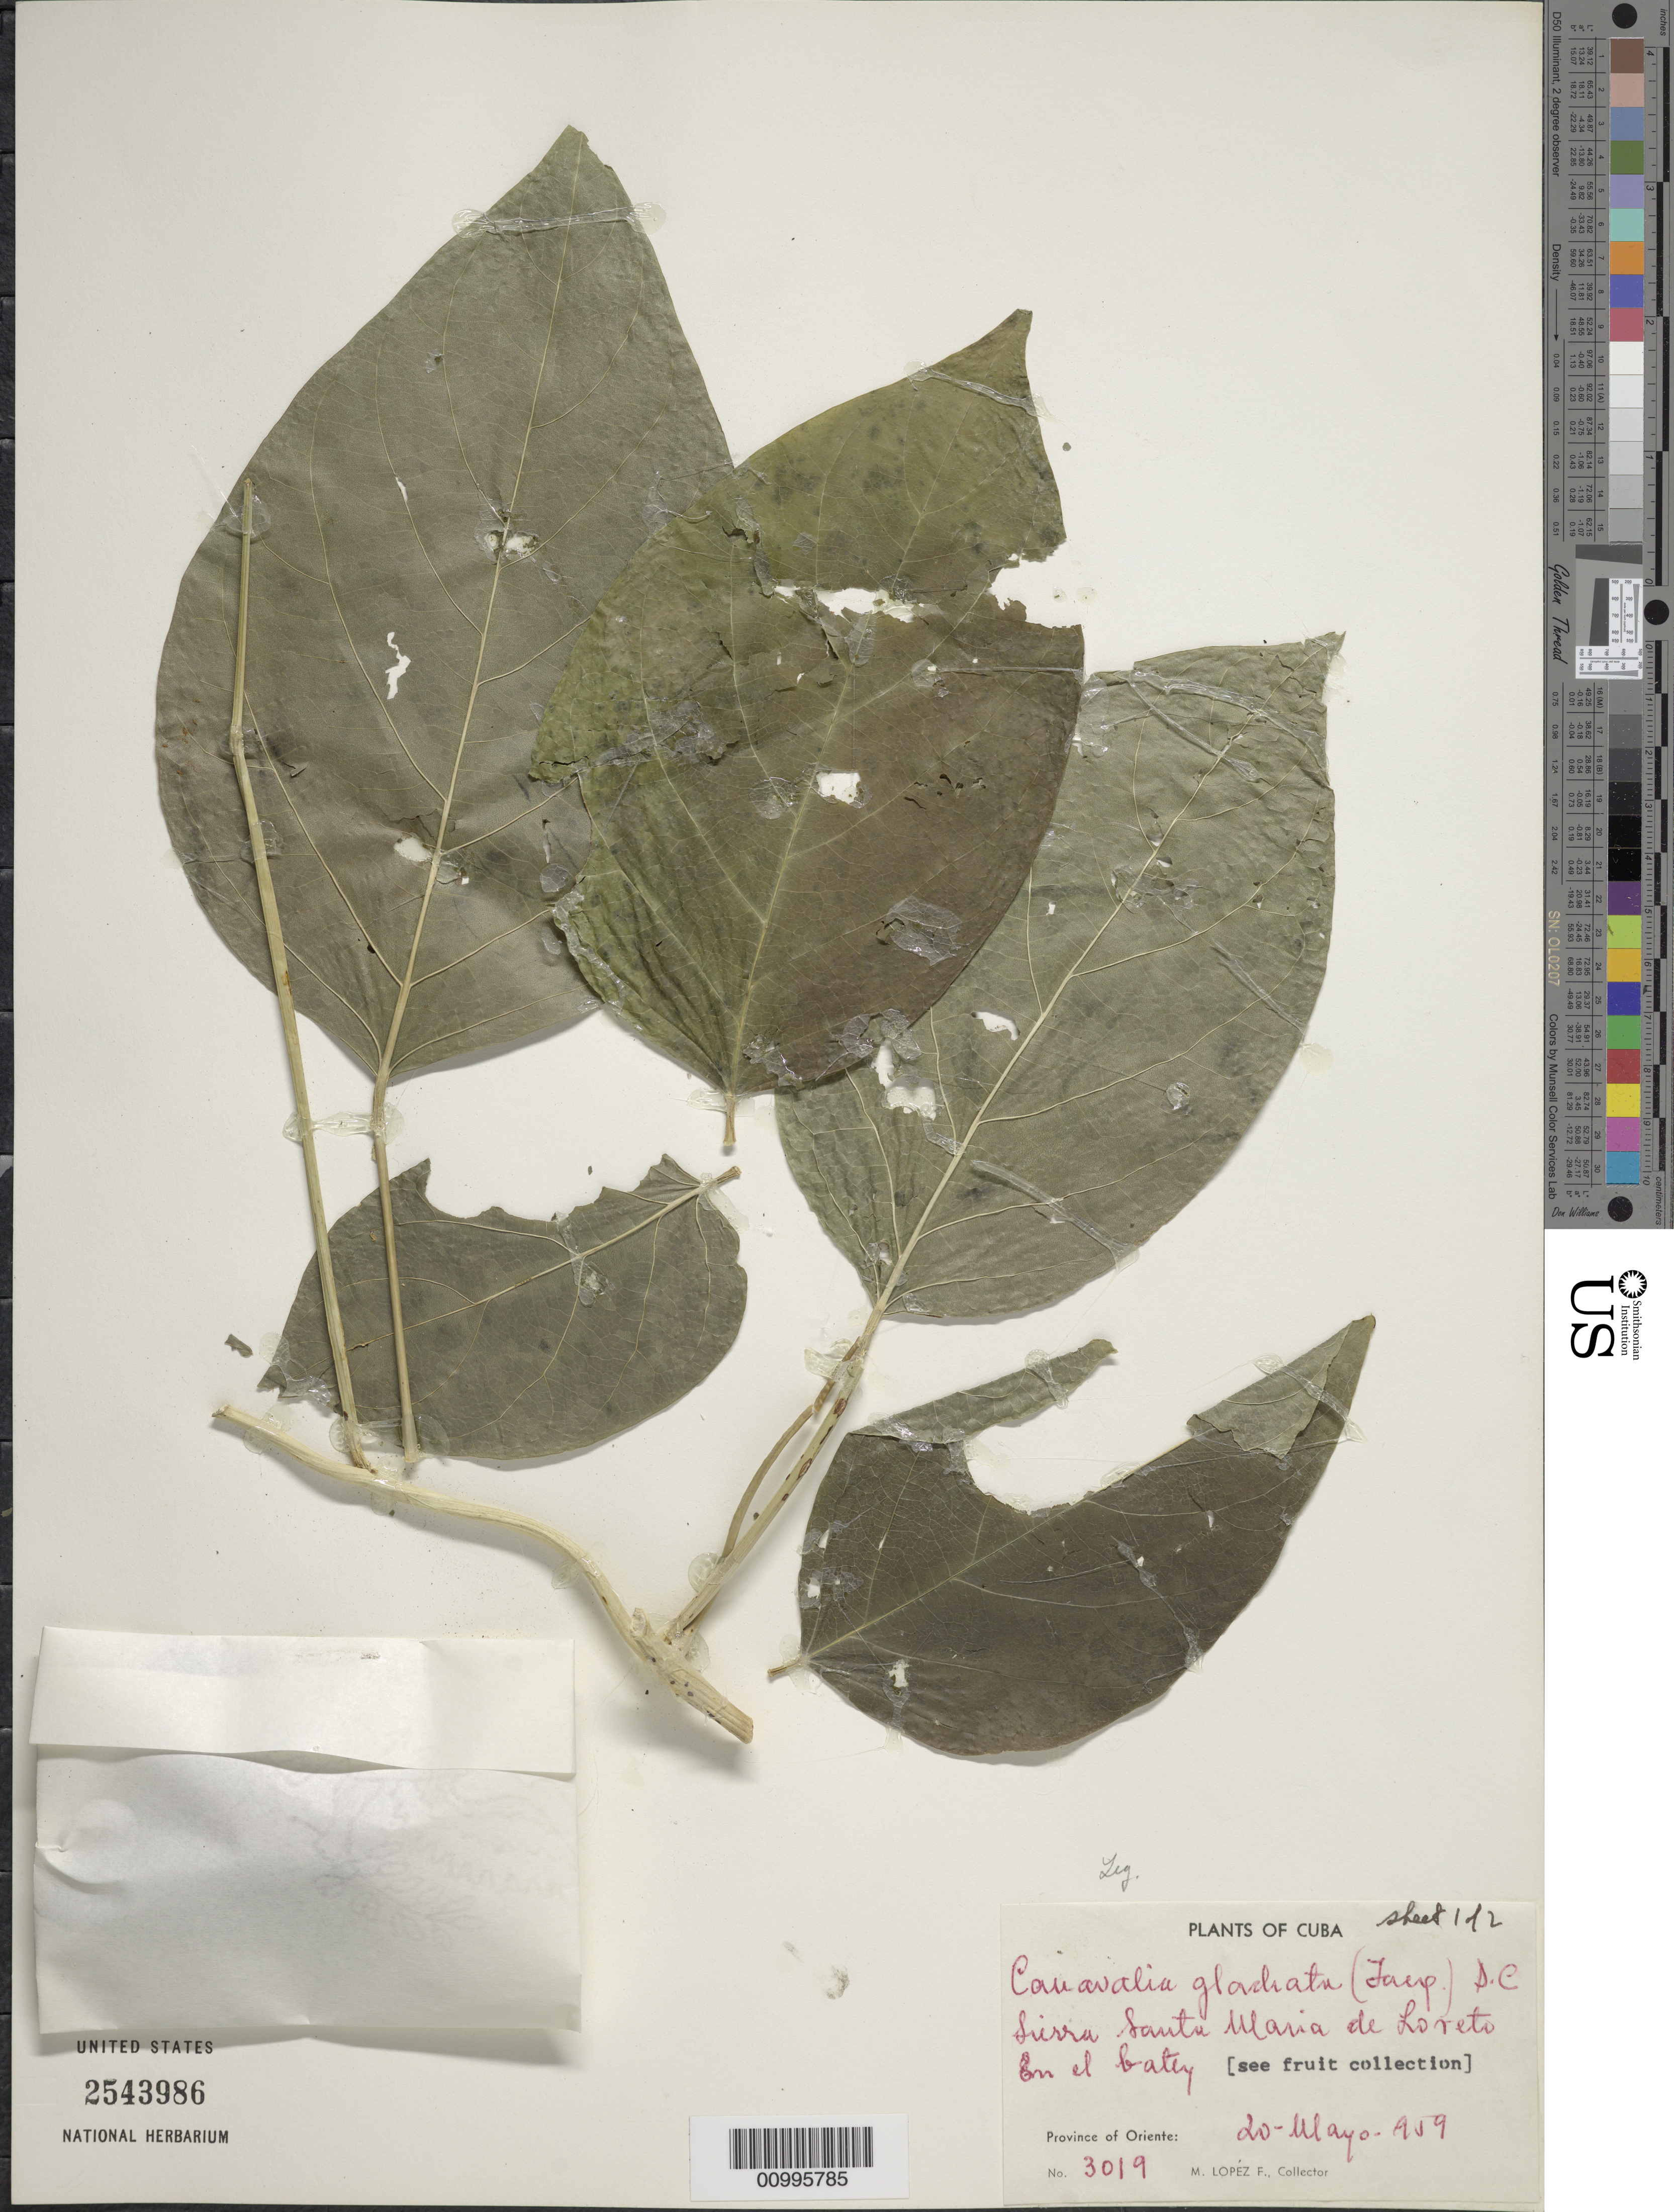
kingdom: Plantae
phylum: Tracheophyta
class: Magnoliopsida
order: Fabales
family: Fabaceae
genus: Canavalia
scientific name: Canavalia gladiata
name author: (Jacq.) DC.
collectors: M. López Figueiras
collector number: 3019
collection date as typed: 20 May 1959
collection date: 1959-05-20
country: Cuba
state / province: Oriente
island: Cuba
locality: Sierra Santa Maria de Loreto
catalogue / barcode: US 2543986